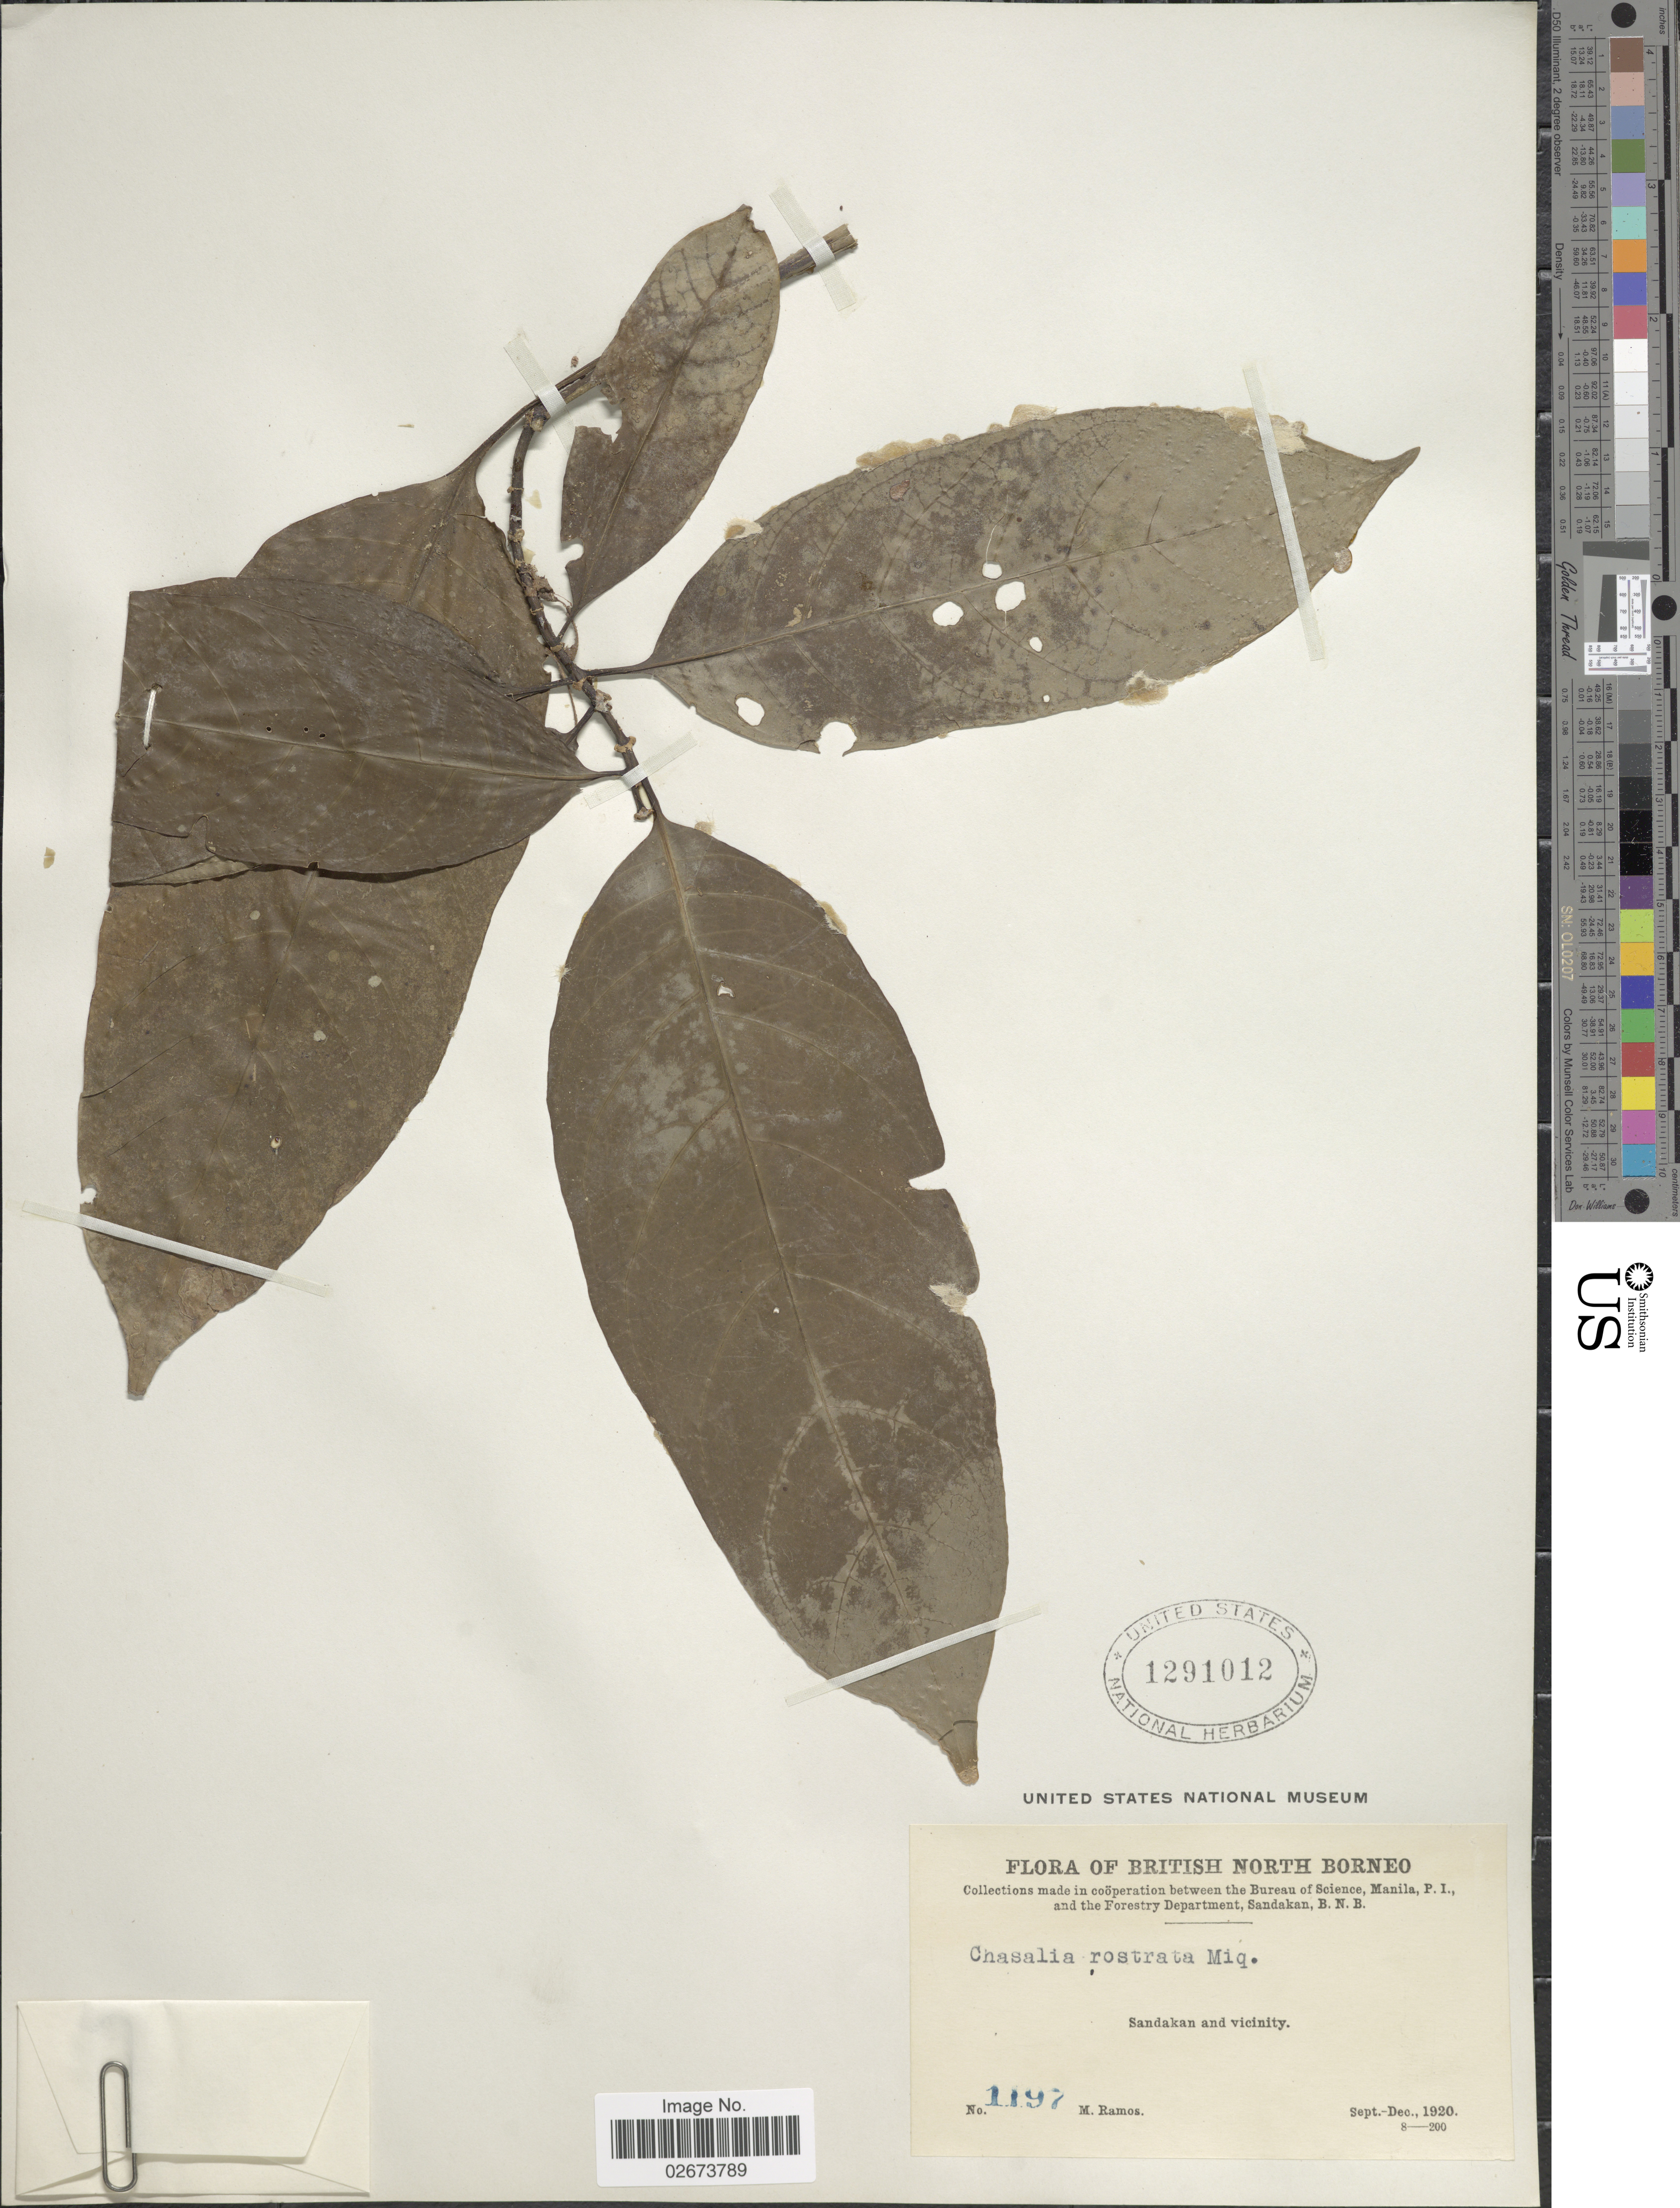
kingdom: Plantae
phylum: Tracheophyta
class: Magnoliopsida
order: Gentianales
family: Rubiaceae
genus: Chassalia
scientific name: Chassalia rostrata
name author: (Blume) Miq.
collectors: M. Ramos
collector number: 1197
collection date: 1920-09/1920-12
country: Malaysia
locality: British North Borneo, Sandakan and vicinity.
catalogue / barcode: US 1291012